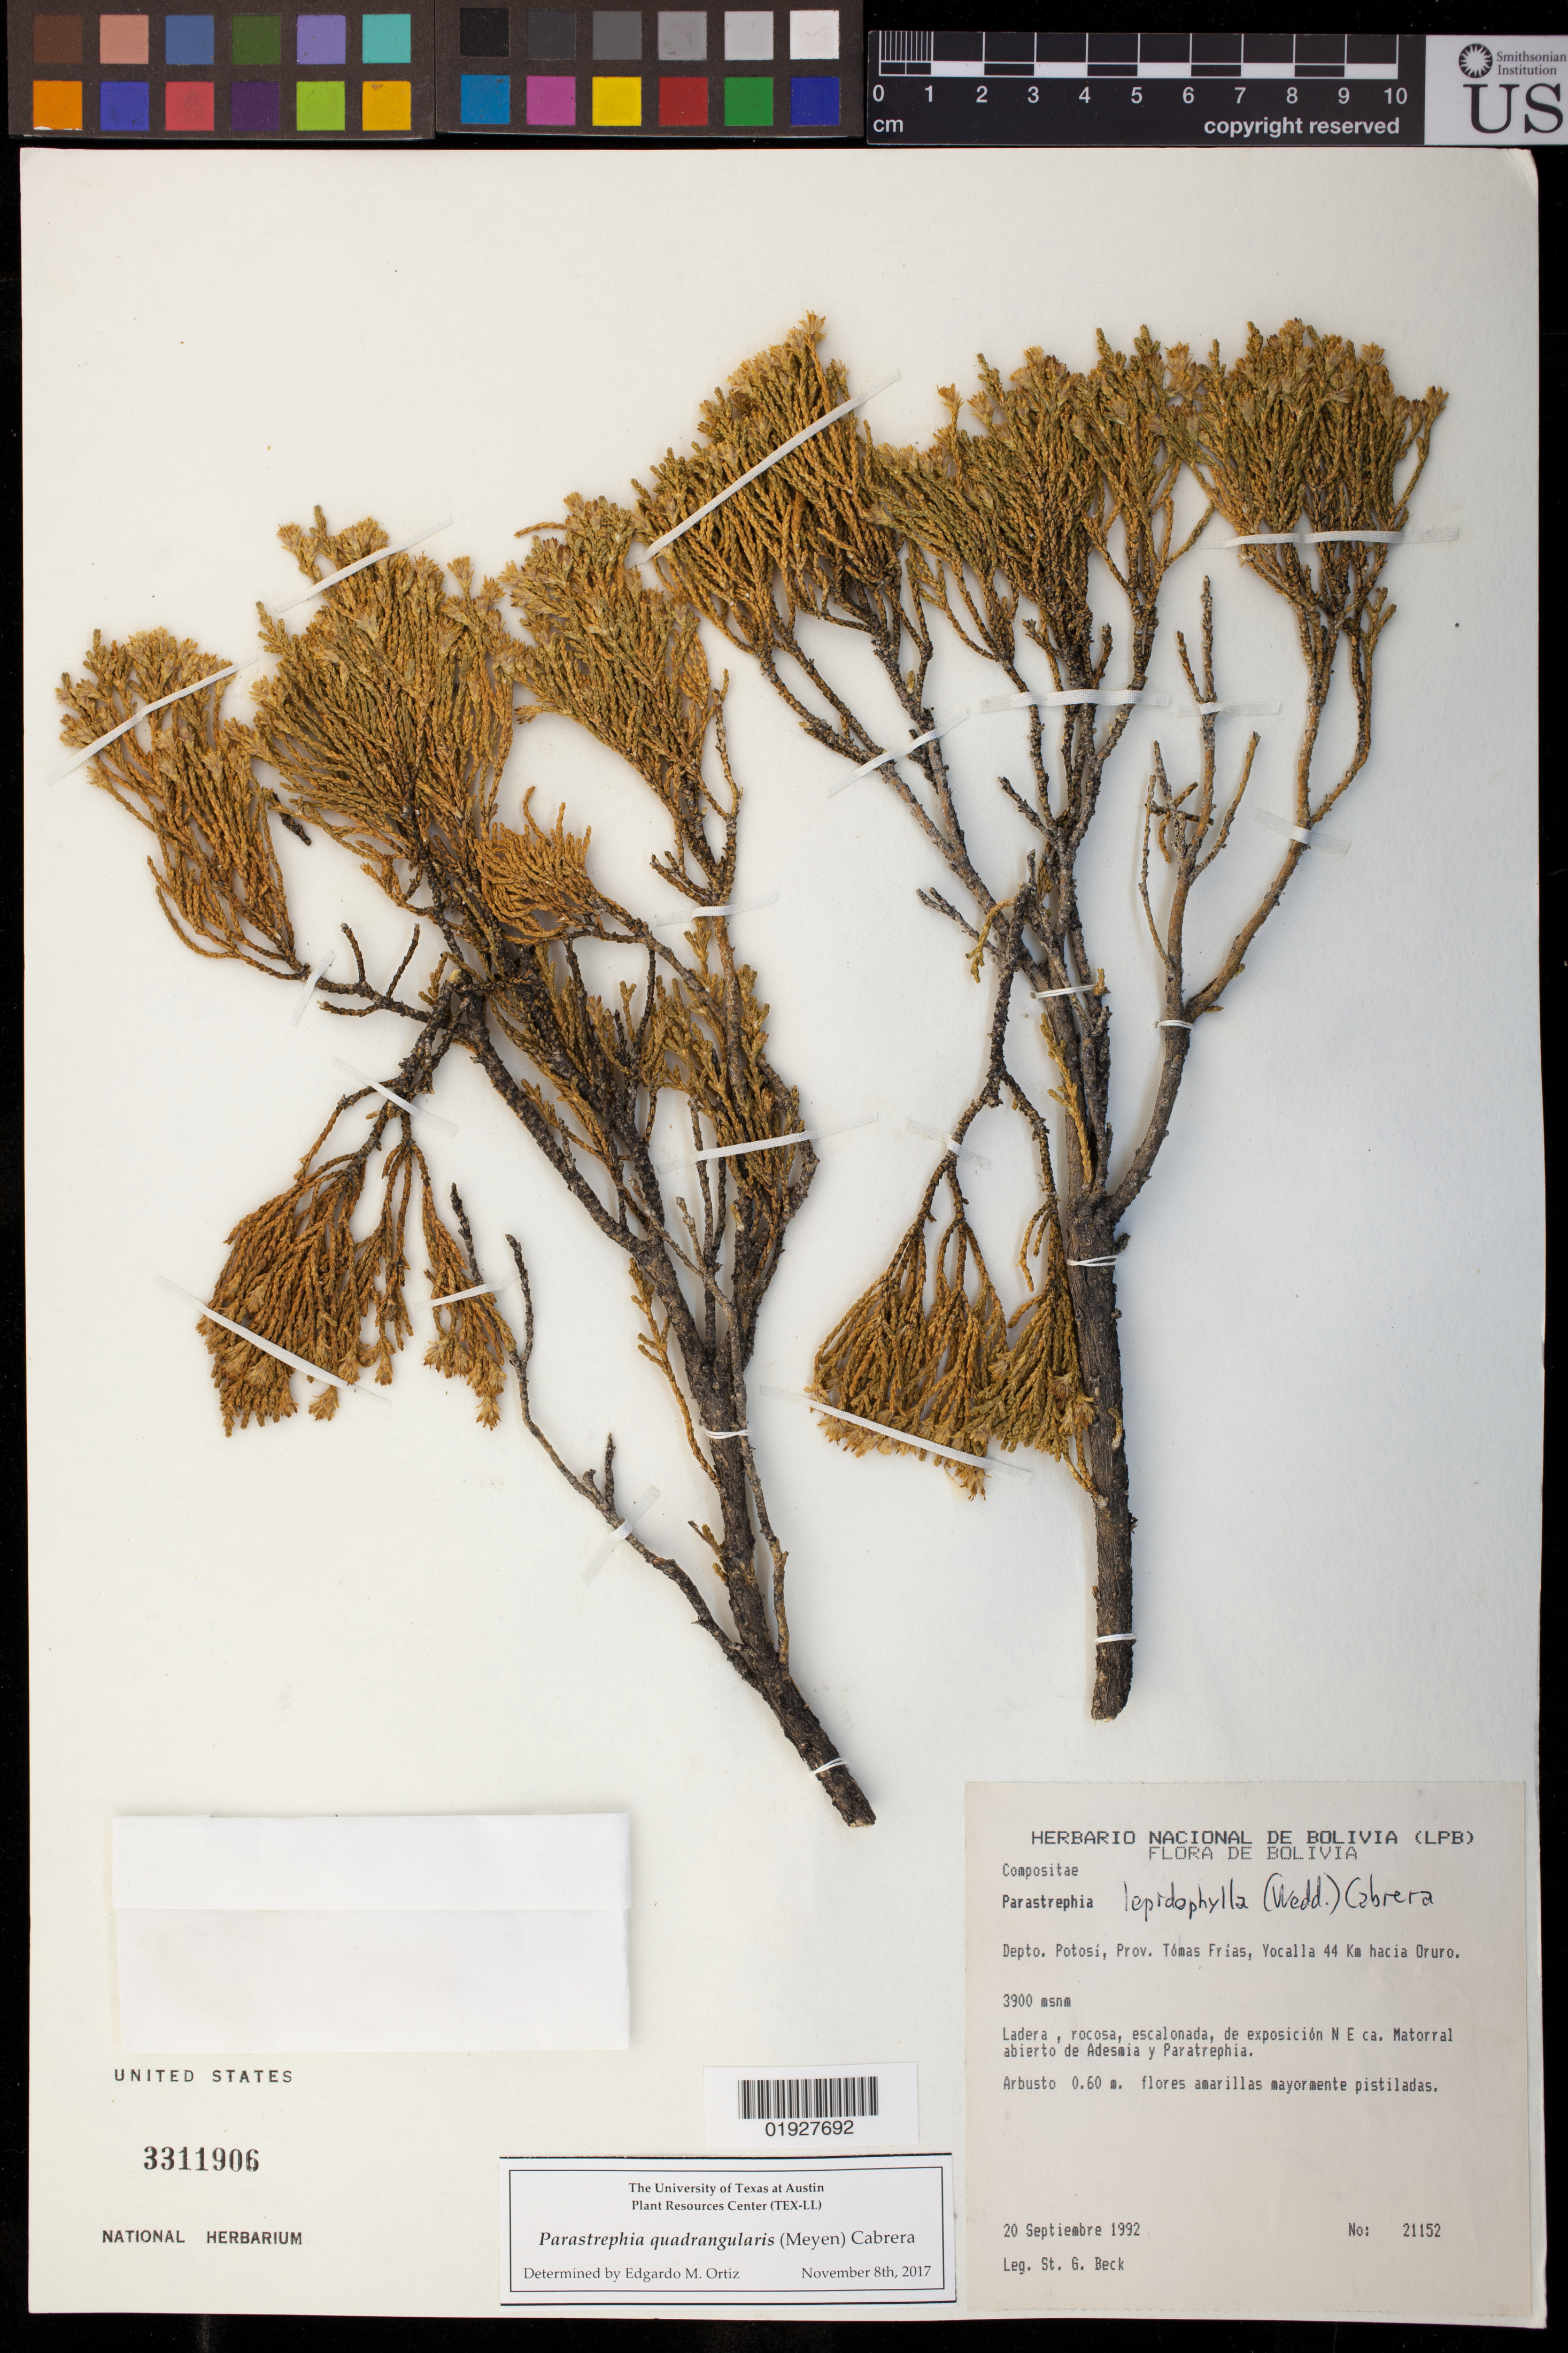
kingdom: Plantae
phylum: Tracheophyta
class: Magnoliopsida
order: Asterales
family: Asteraceae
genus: Parastrephia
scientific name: Parastrephia quadrangularis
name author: (Meyen) Cabrera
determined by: Ortiz, E. M.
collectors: S. G. Beck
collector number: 21152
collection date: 1992-09-20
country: Bolivia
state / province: Potosi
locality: Yocalla 44 Km hacia Oruro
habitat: Ladera, rocosa, escalonada, de exposicion NE ca. Matorral abierto de Adesmia y Paratrephia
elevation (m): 3900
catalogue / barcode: US 3311906